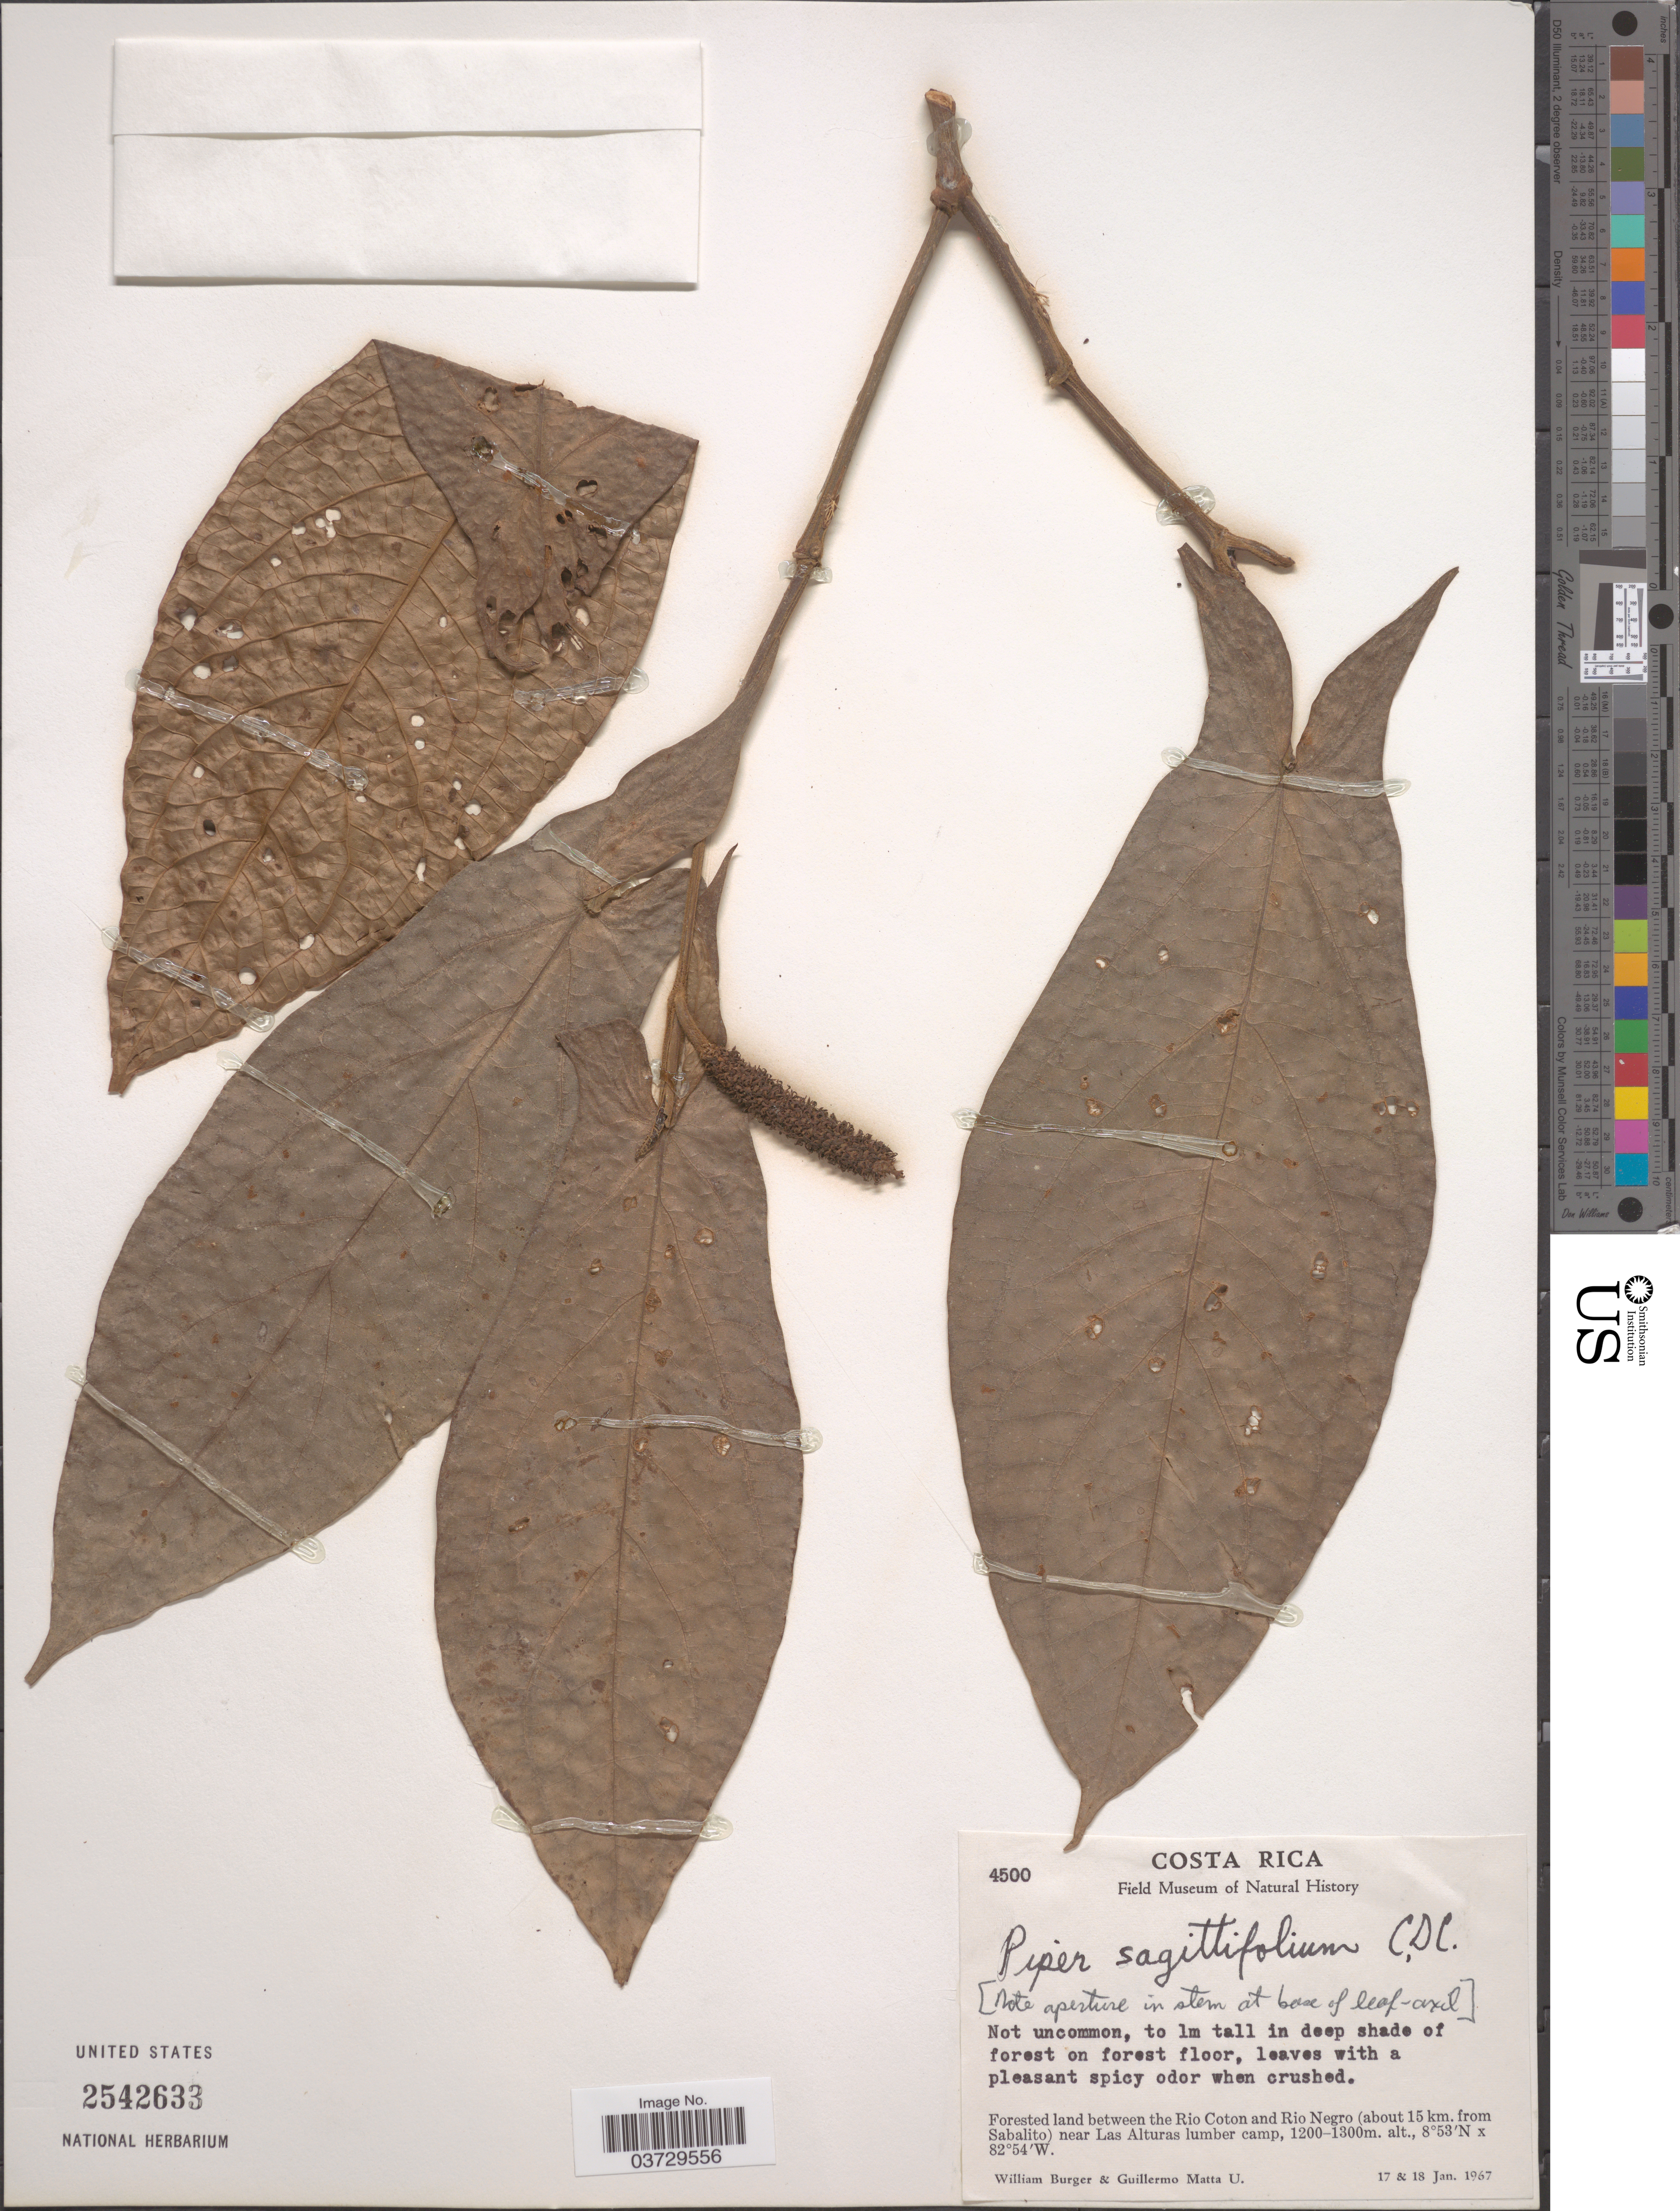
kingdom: Plantae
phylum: Tracheophyta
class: Magnoliopsida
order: Piperales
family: Piperaceae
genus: Piper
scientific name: Piper sagittifolium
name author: C. DC. in Pittier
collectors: W. Burger & G. Matta U.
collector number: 4500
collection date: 1967-01-17/1967-01-18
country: Costa Rica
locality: Forested land between the Rio Coton and Rio Negro (about 15 km. from Sabalito) near Las Alturas lumber camp.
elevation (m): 1200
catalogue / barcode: US 2542633